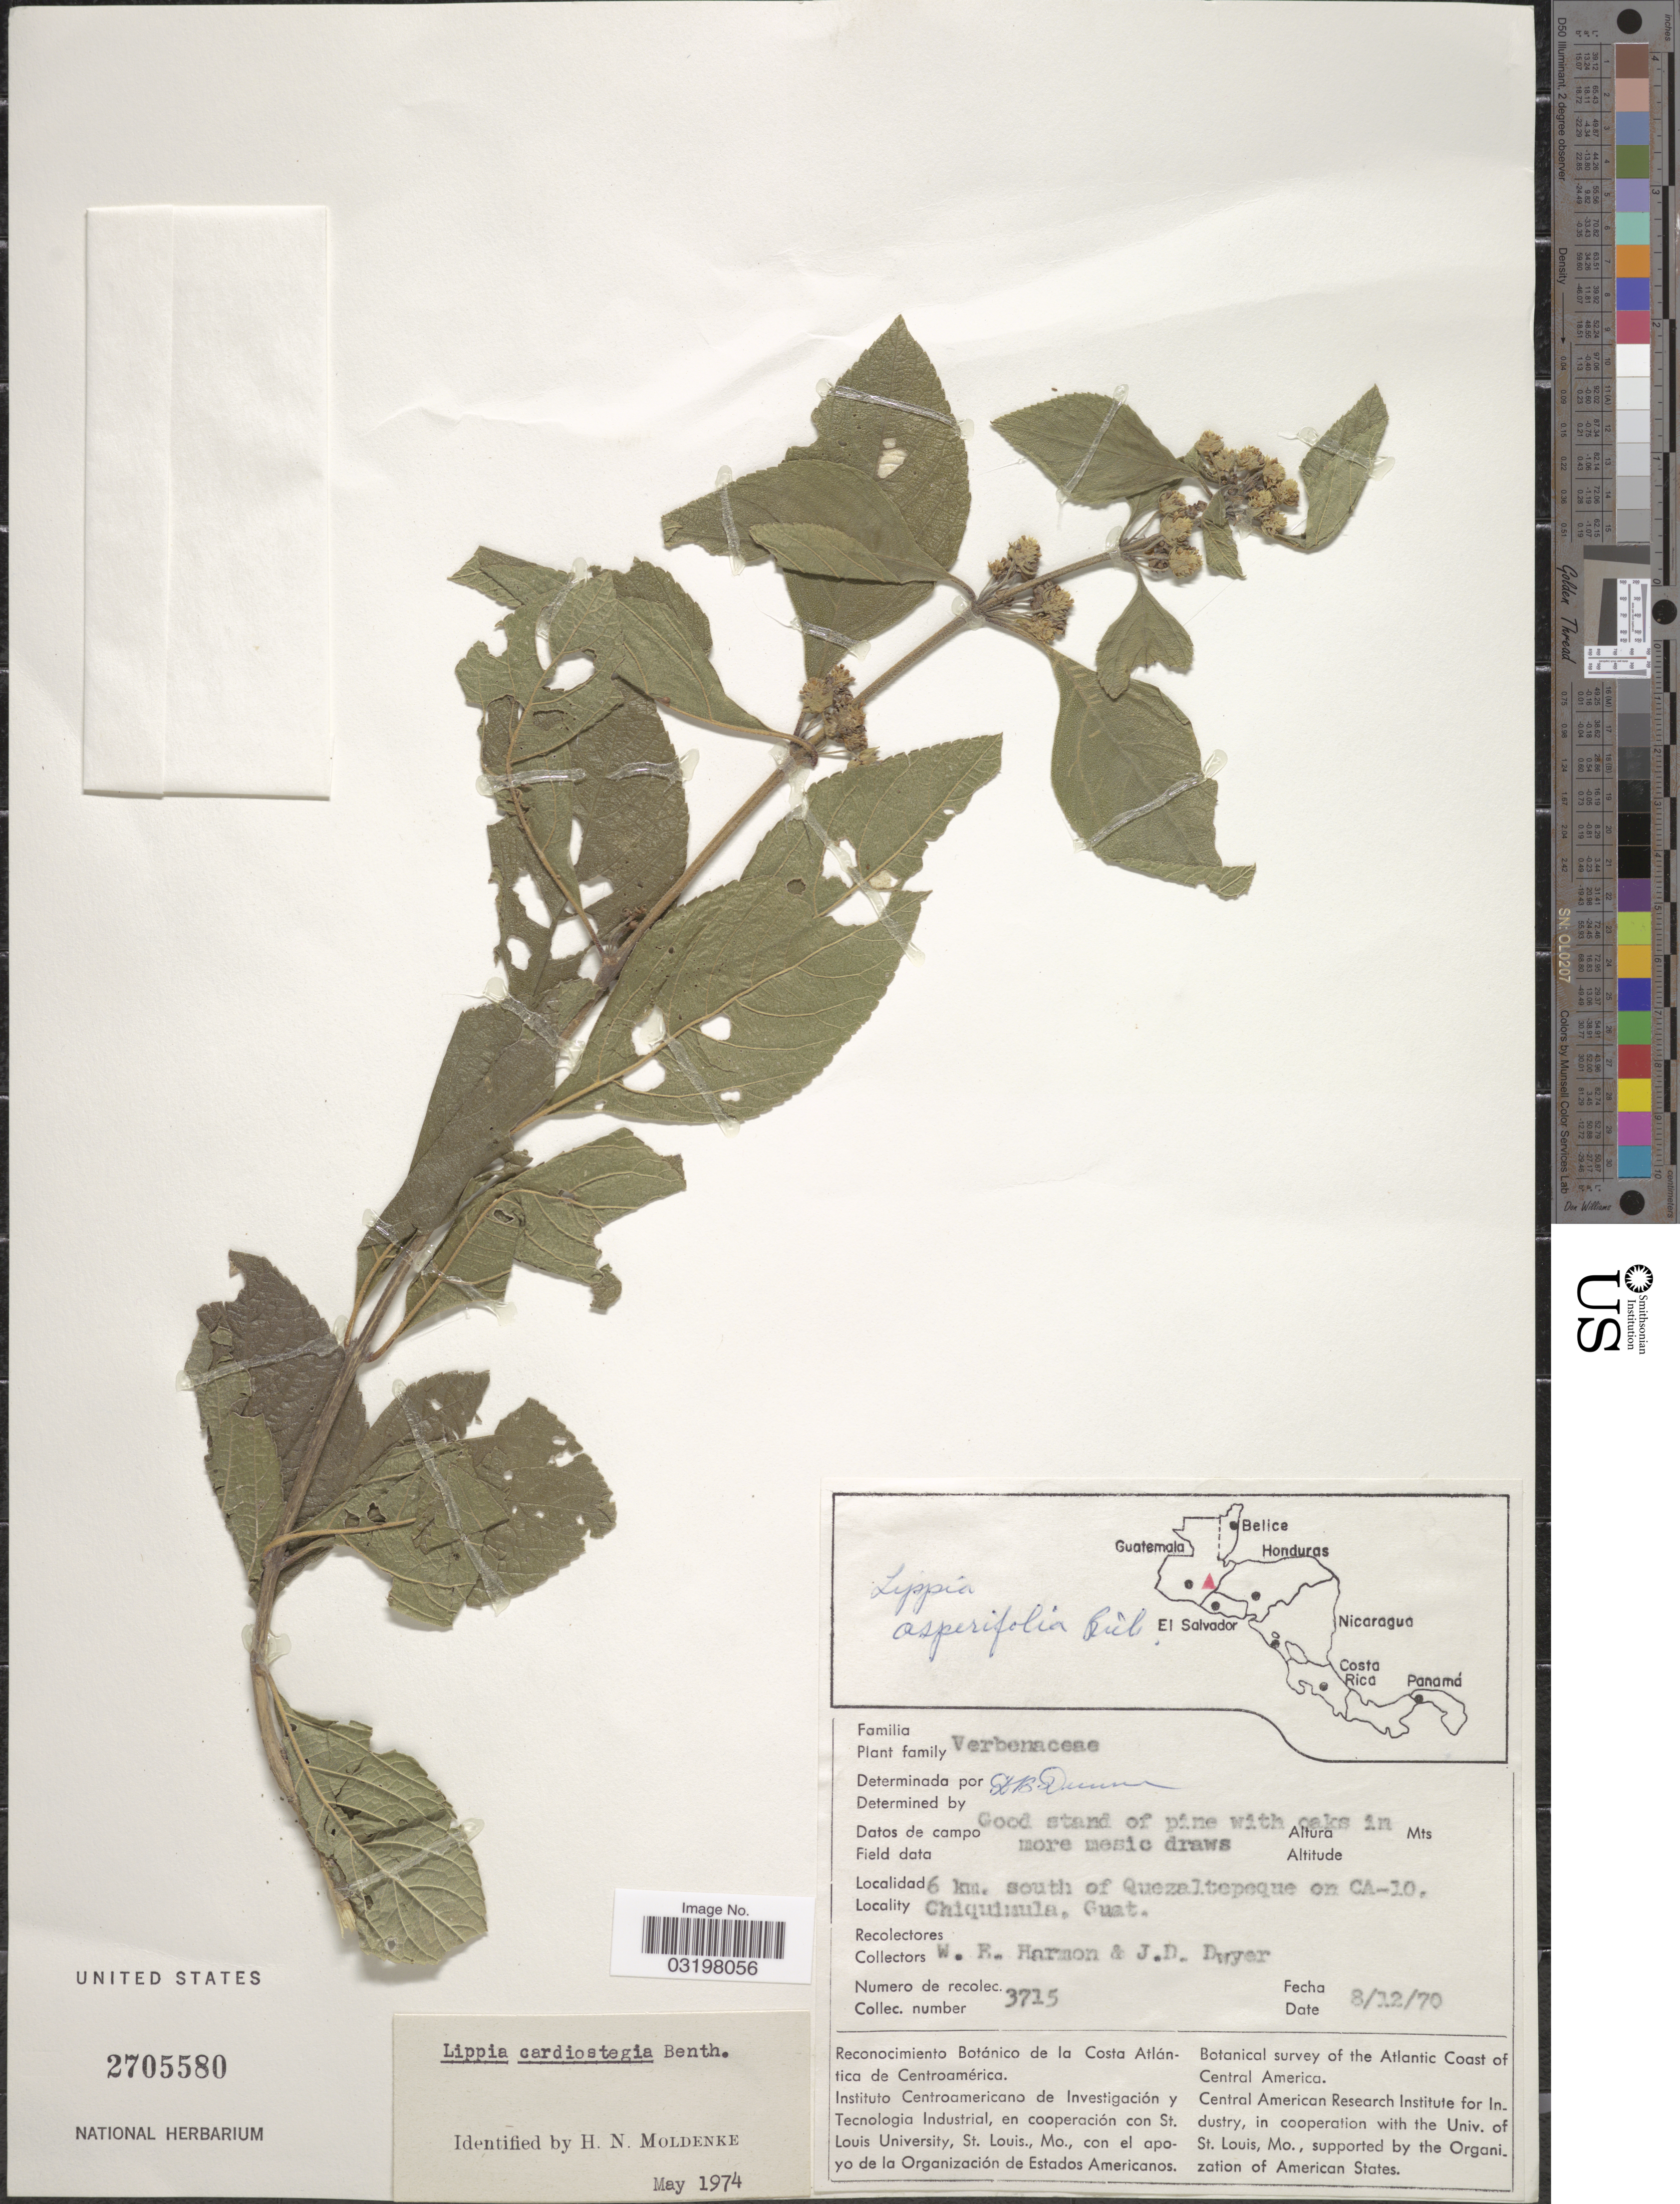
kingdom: Plantae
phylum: Tracheophyta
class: Magnoliopsida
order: Lamiales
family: Verbenaceae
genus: Lippia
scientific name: Lippia cardiostegia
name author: Benth.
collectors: W. E. Harmon & J. D. Dwyer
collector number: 3715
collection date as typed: Transcribed d/m/y: 8/12/70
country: Guatemala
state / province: Chiquimula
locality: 6 km. south of Quezaltepeque on CA-10, Chiquimula.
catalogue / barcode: US 2705580